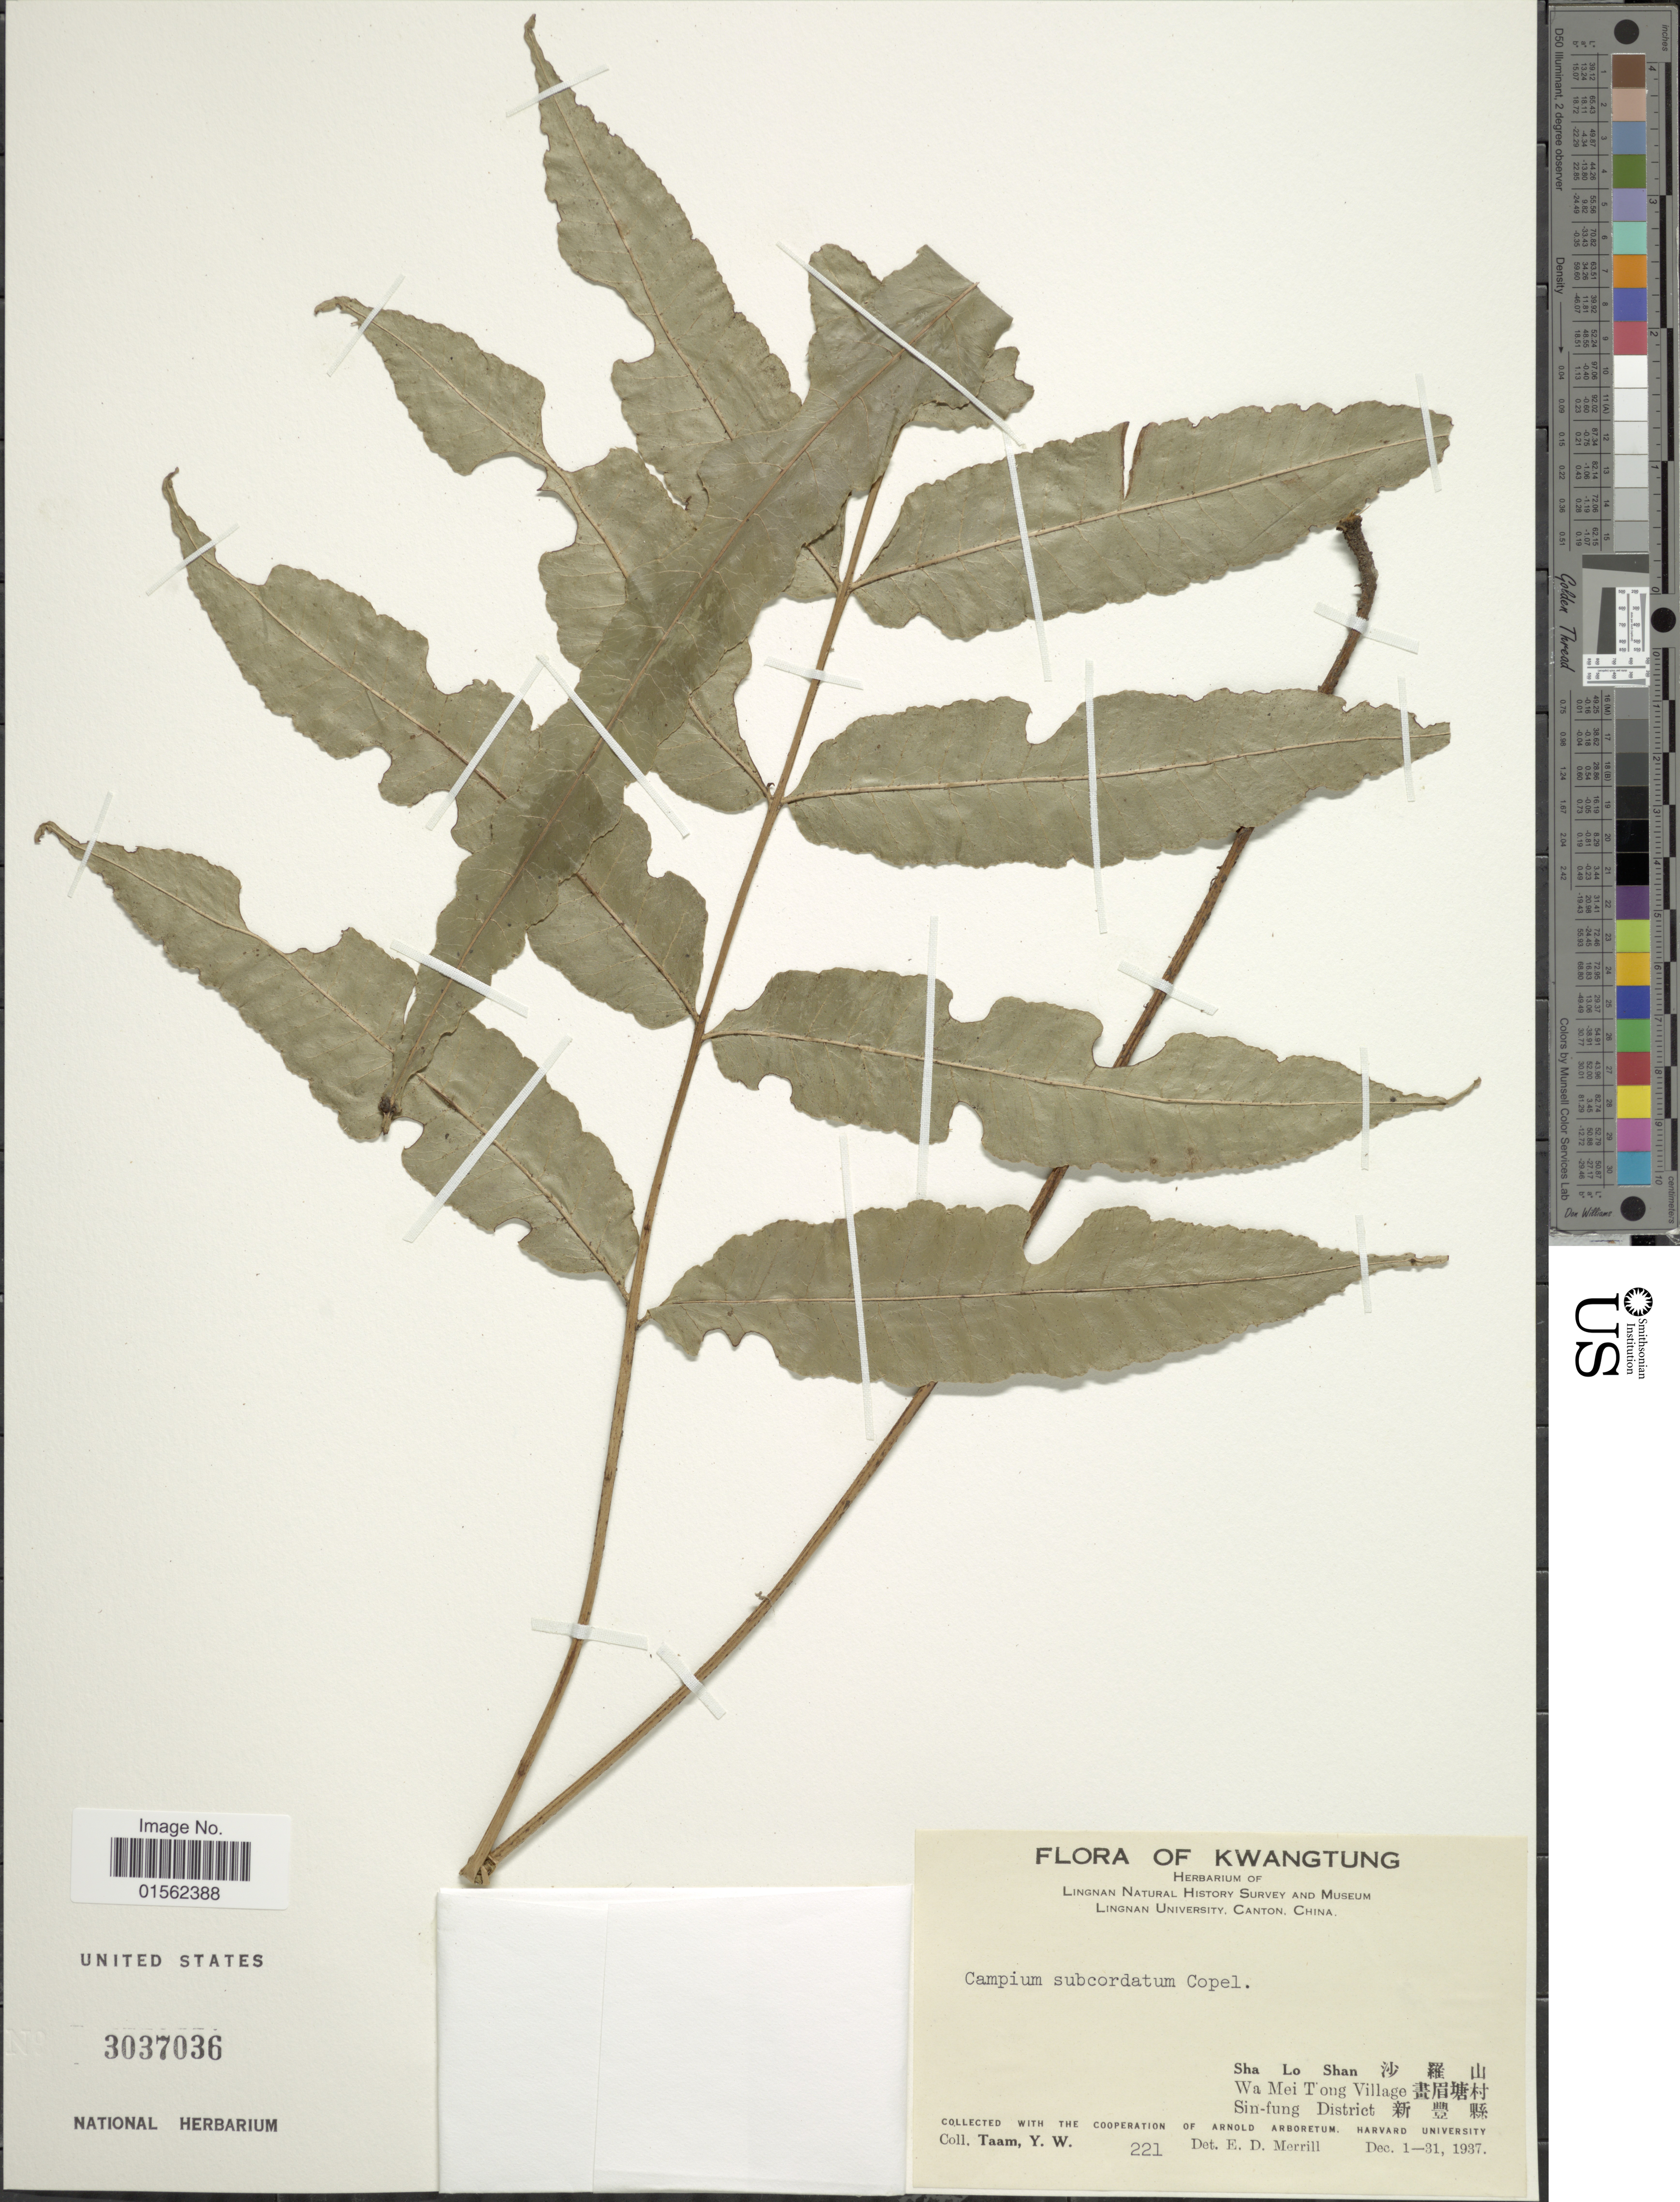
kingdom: Plantae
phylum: Tracheophyta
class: Polypodiopsida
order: Polypodiales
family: Dryopteridaceae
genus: Bolbitis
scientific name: Bolbitis subcordata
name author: (Copel.) Ching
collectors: Y. W. Taam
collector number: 221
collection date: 1937-12-01/1937-12-31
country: China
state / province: Guangdong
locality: Kwangtung, Sha Lo Shan, Wa Mei Tong Village, Sin-fung District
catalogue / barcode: US 3037036